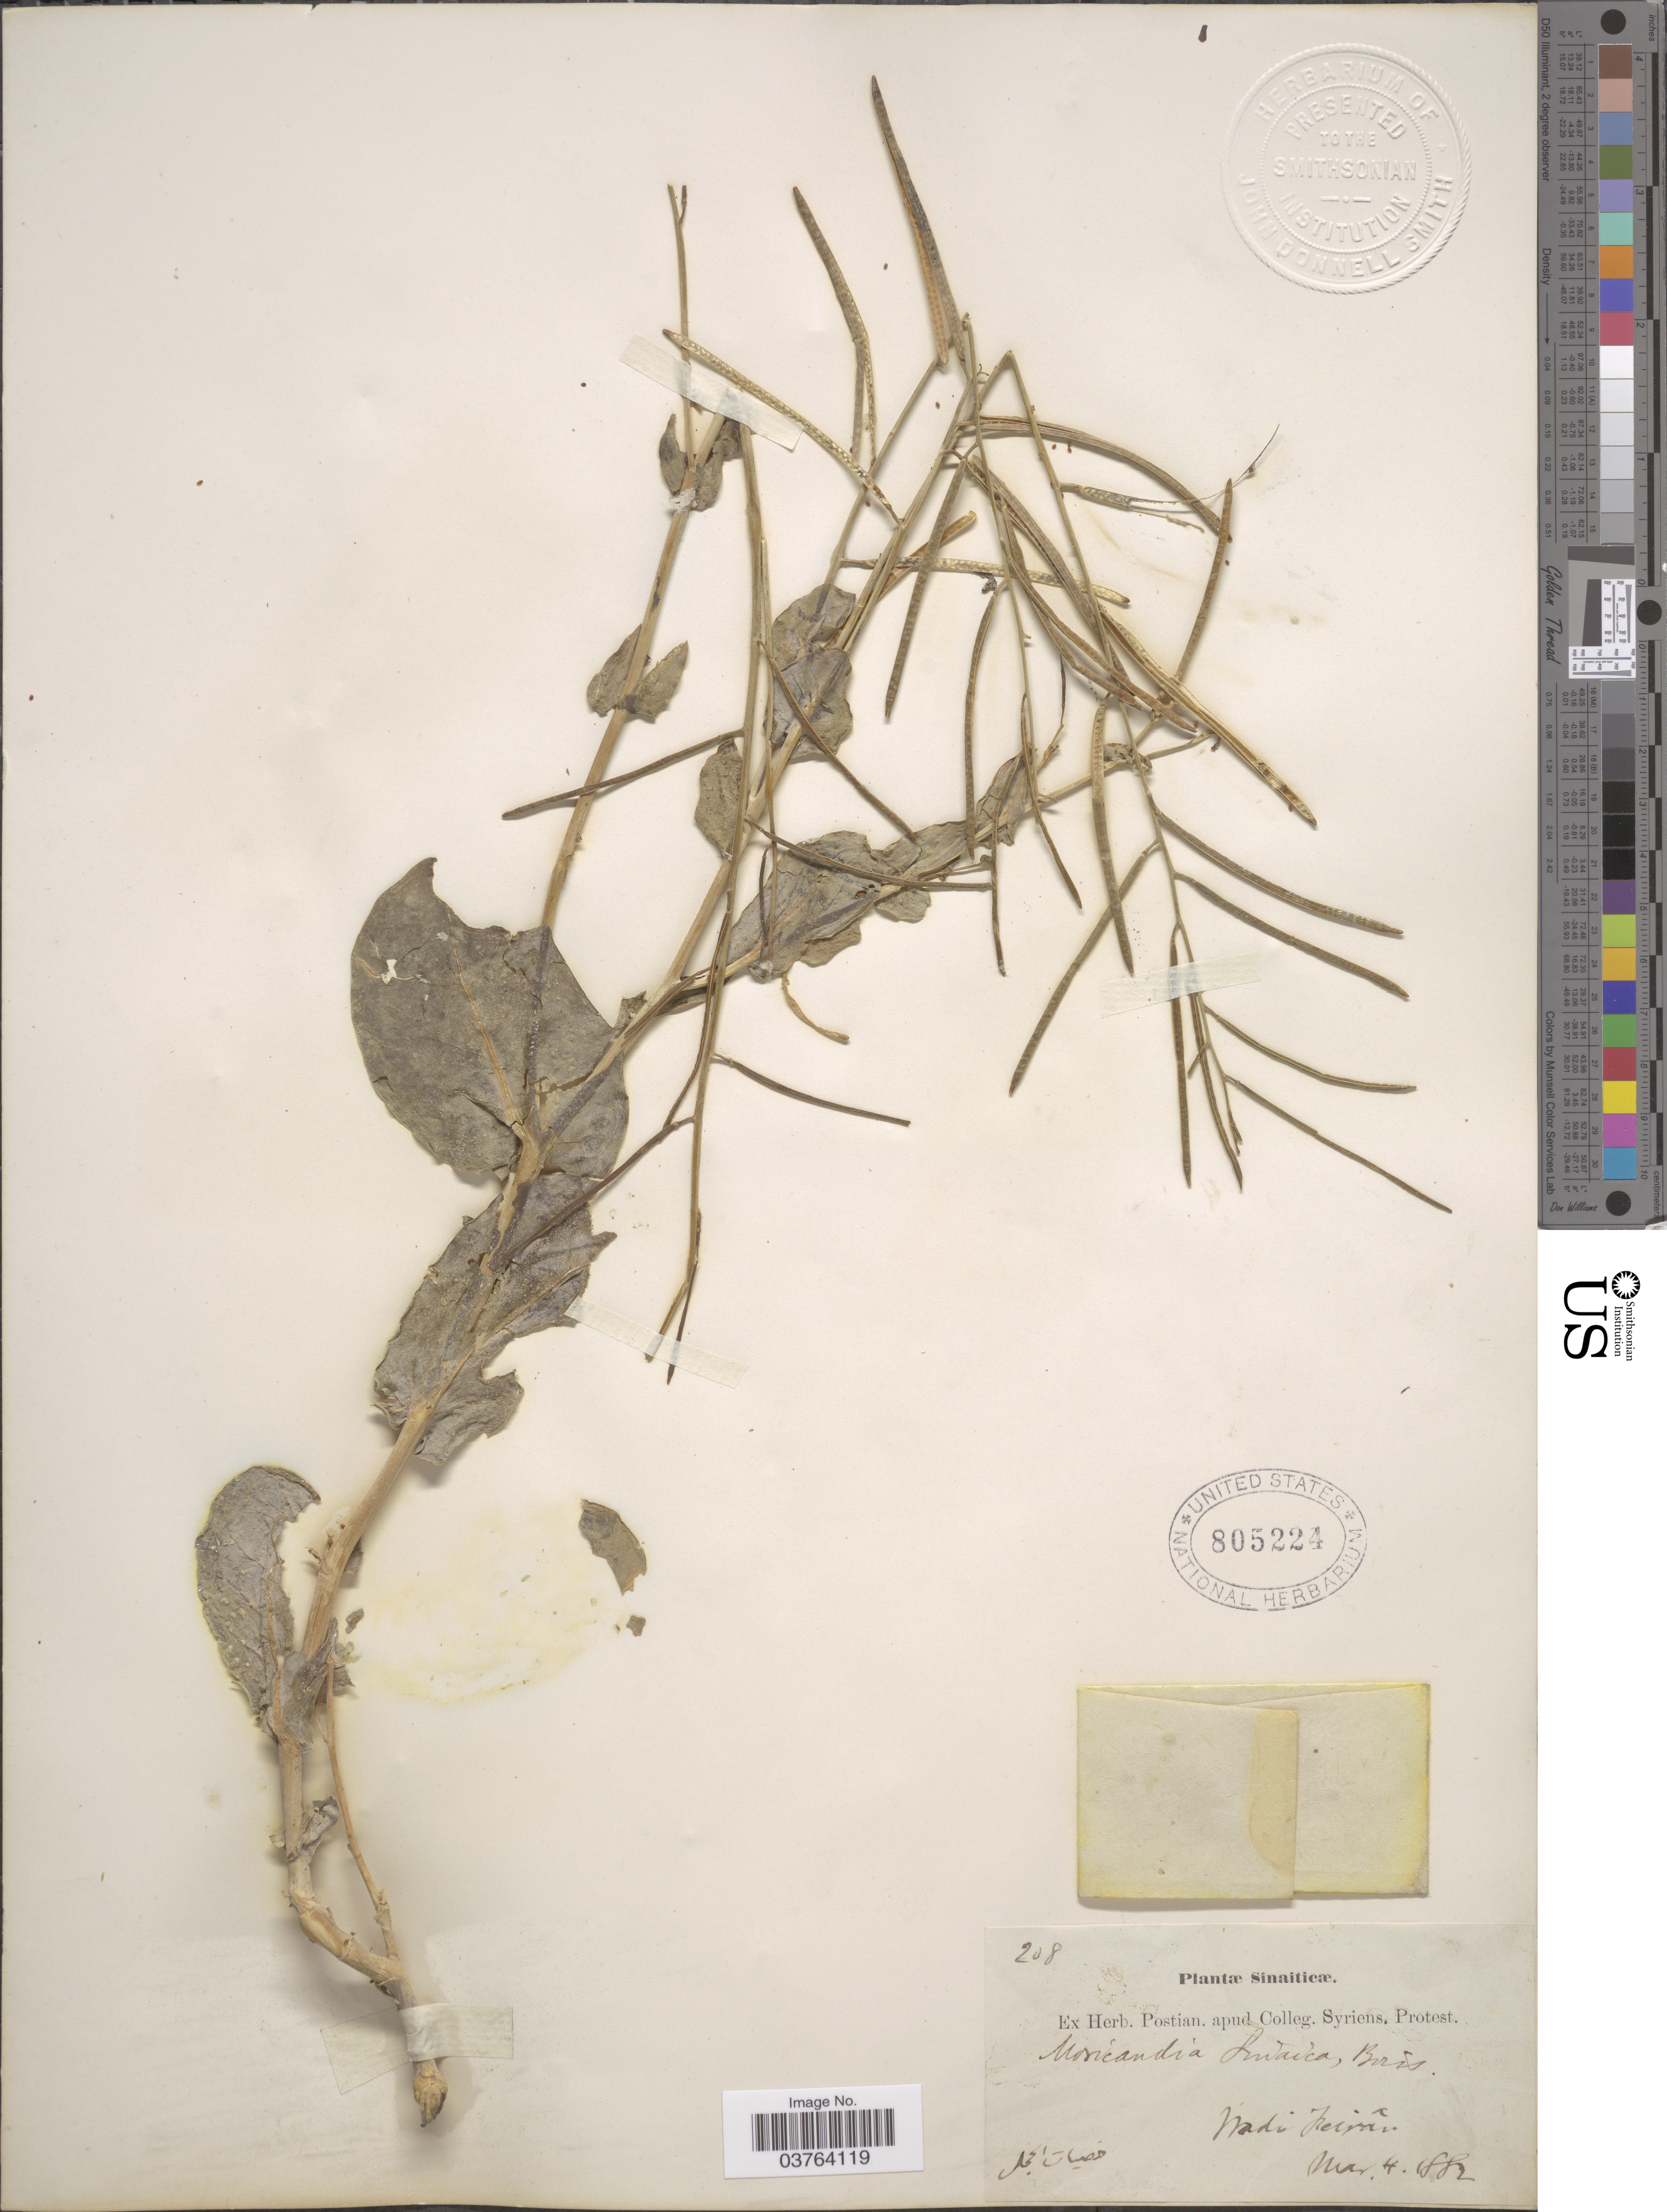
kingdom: Plantae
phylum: Tracheophyta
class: Magnoliopsida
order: Brassicales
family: Brassicaceae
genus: Moricandia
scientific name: Moricandia sinaica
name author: (Boiss.) Boiss.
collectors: ex herb. Postian. apud Colleg. Syriens. Protest. USE "Fannie P. A. Shepard" (10308853) AS PRIMARY COLLECTOR INSTEAD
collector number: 208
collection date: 1882-03-04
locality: Sinaiticæ. Wadi Feirân [interpreted].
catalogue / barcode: US 805224